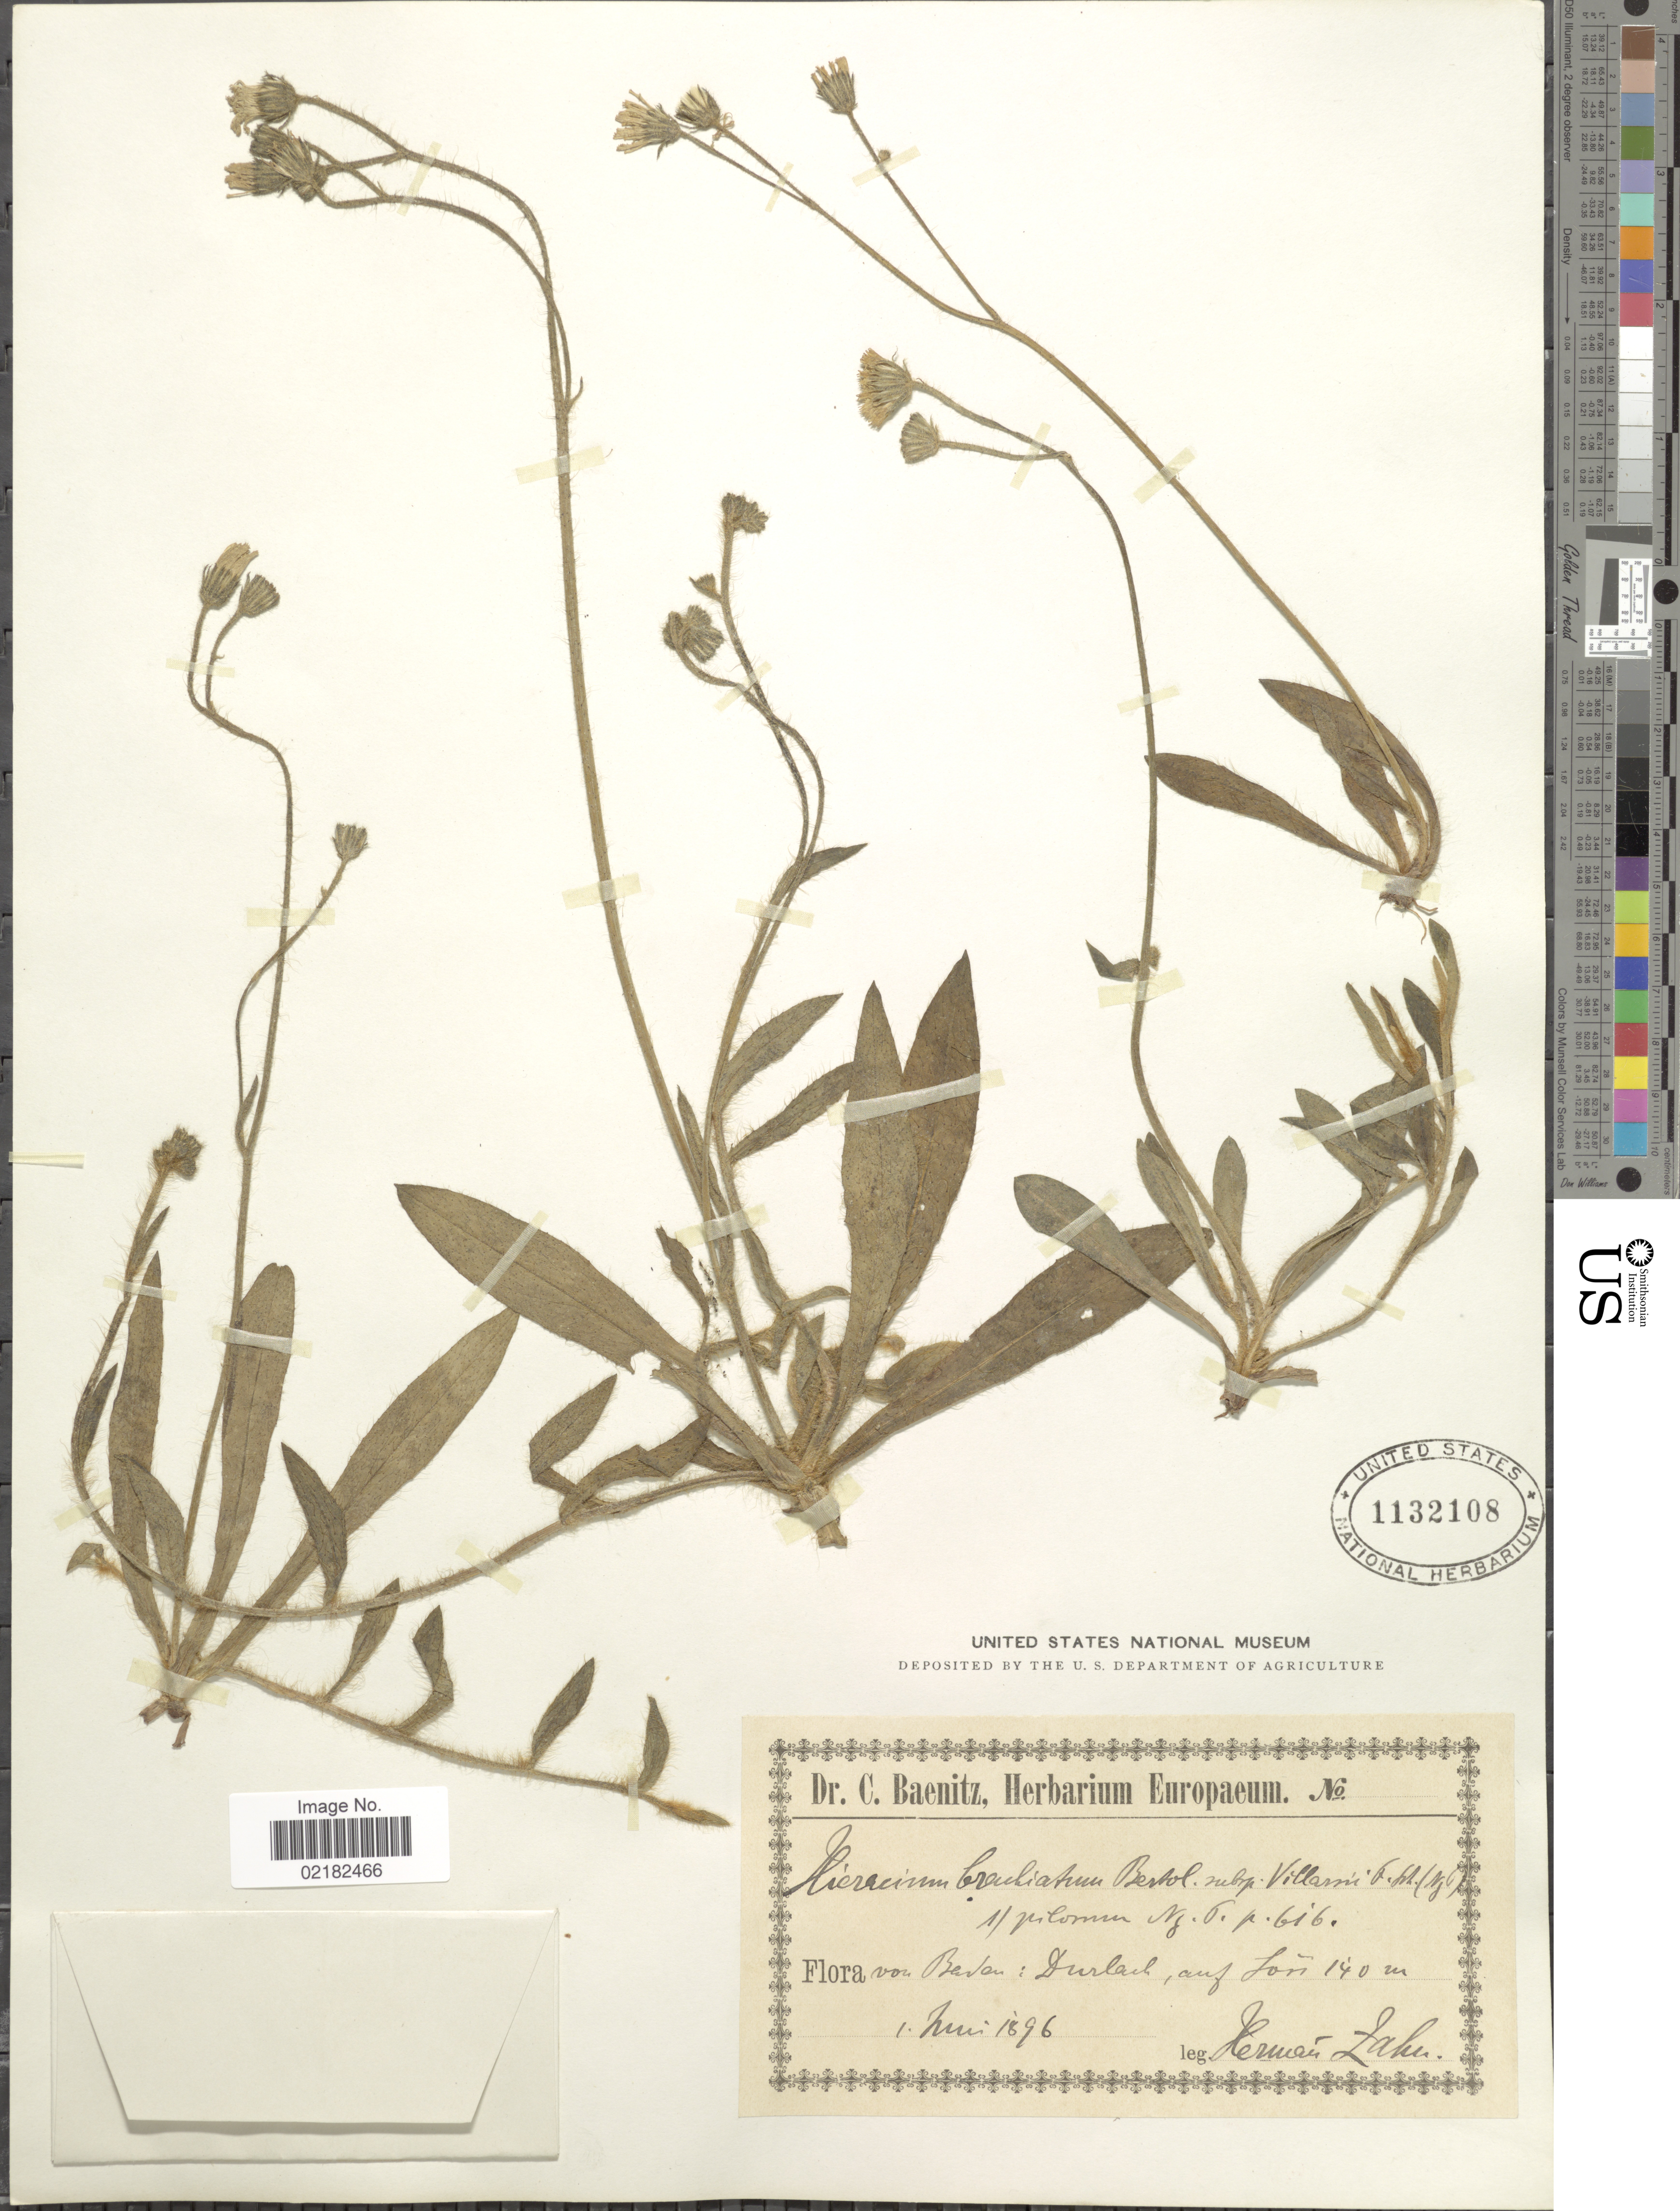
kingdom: Plantae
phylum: Tracheophyta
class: Magnoliopsida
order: Asterales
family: Asteraceae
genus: Pilosella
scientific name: Pilosella brachiata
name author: (DC.) F.W. Schultz & Sch. Bip.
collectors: H. Zahn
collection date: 1896-06-01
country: Germany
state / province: Baden-Württemberg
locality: Baden, Durlach auf sori [interpreted]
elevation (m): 140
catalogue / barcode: US 1132108